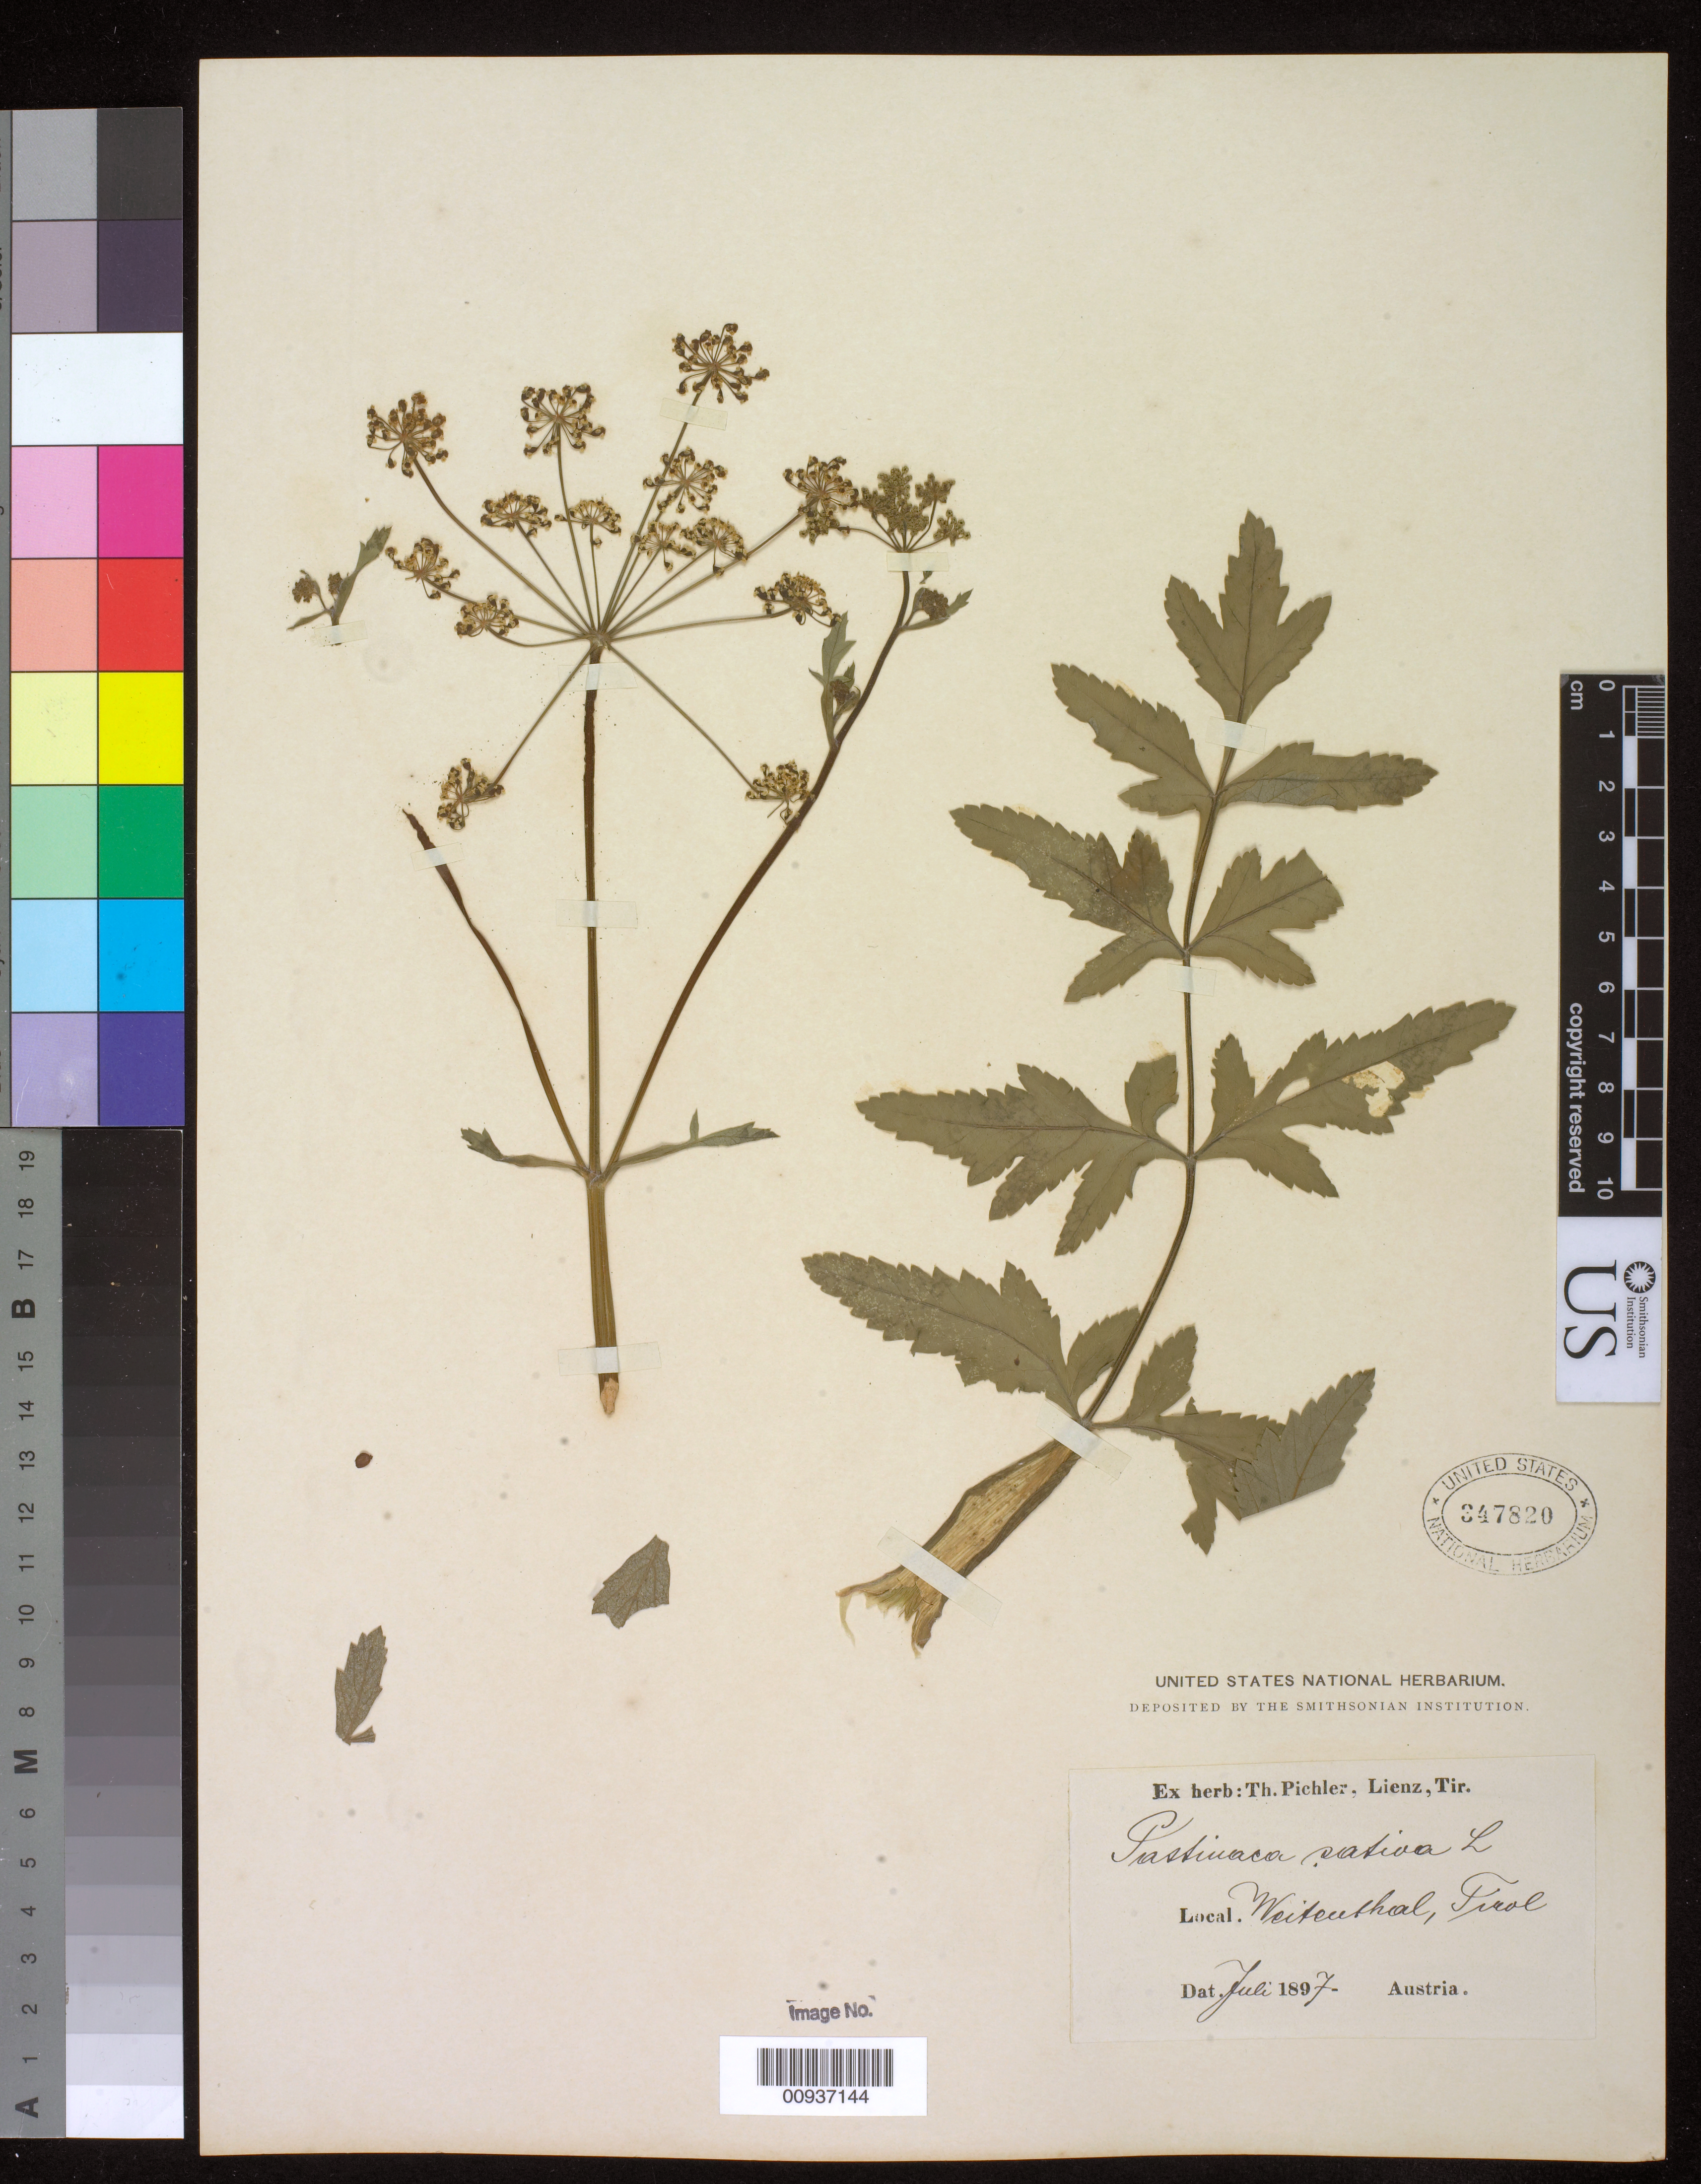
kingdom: Plantae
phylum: Tracheophyta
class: Magnoliopsida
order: Apiales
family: Apiaceae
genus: Pastinaca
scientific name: Pastinaca sativa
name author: L.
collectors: T. Pichler & Lienz, T.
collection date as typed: Jul 1897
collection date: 1897-07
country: Austria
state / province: Tirol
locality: Weitenthal [Weitental], Tirol.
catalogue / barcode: US 347820